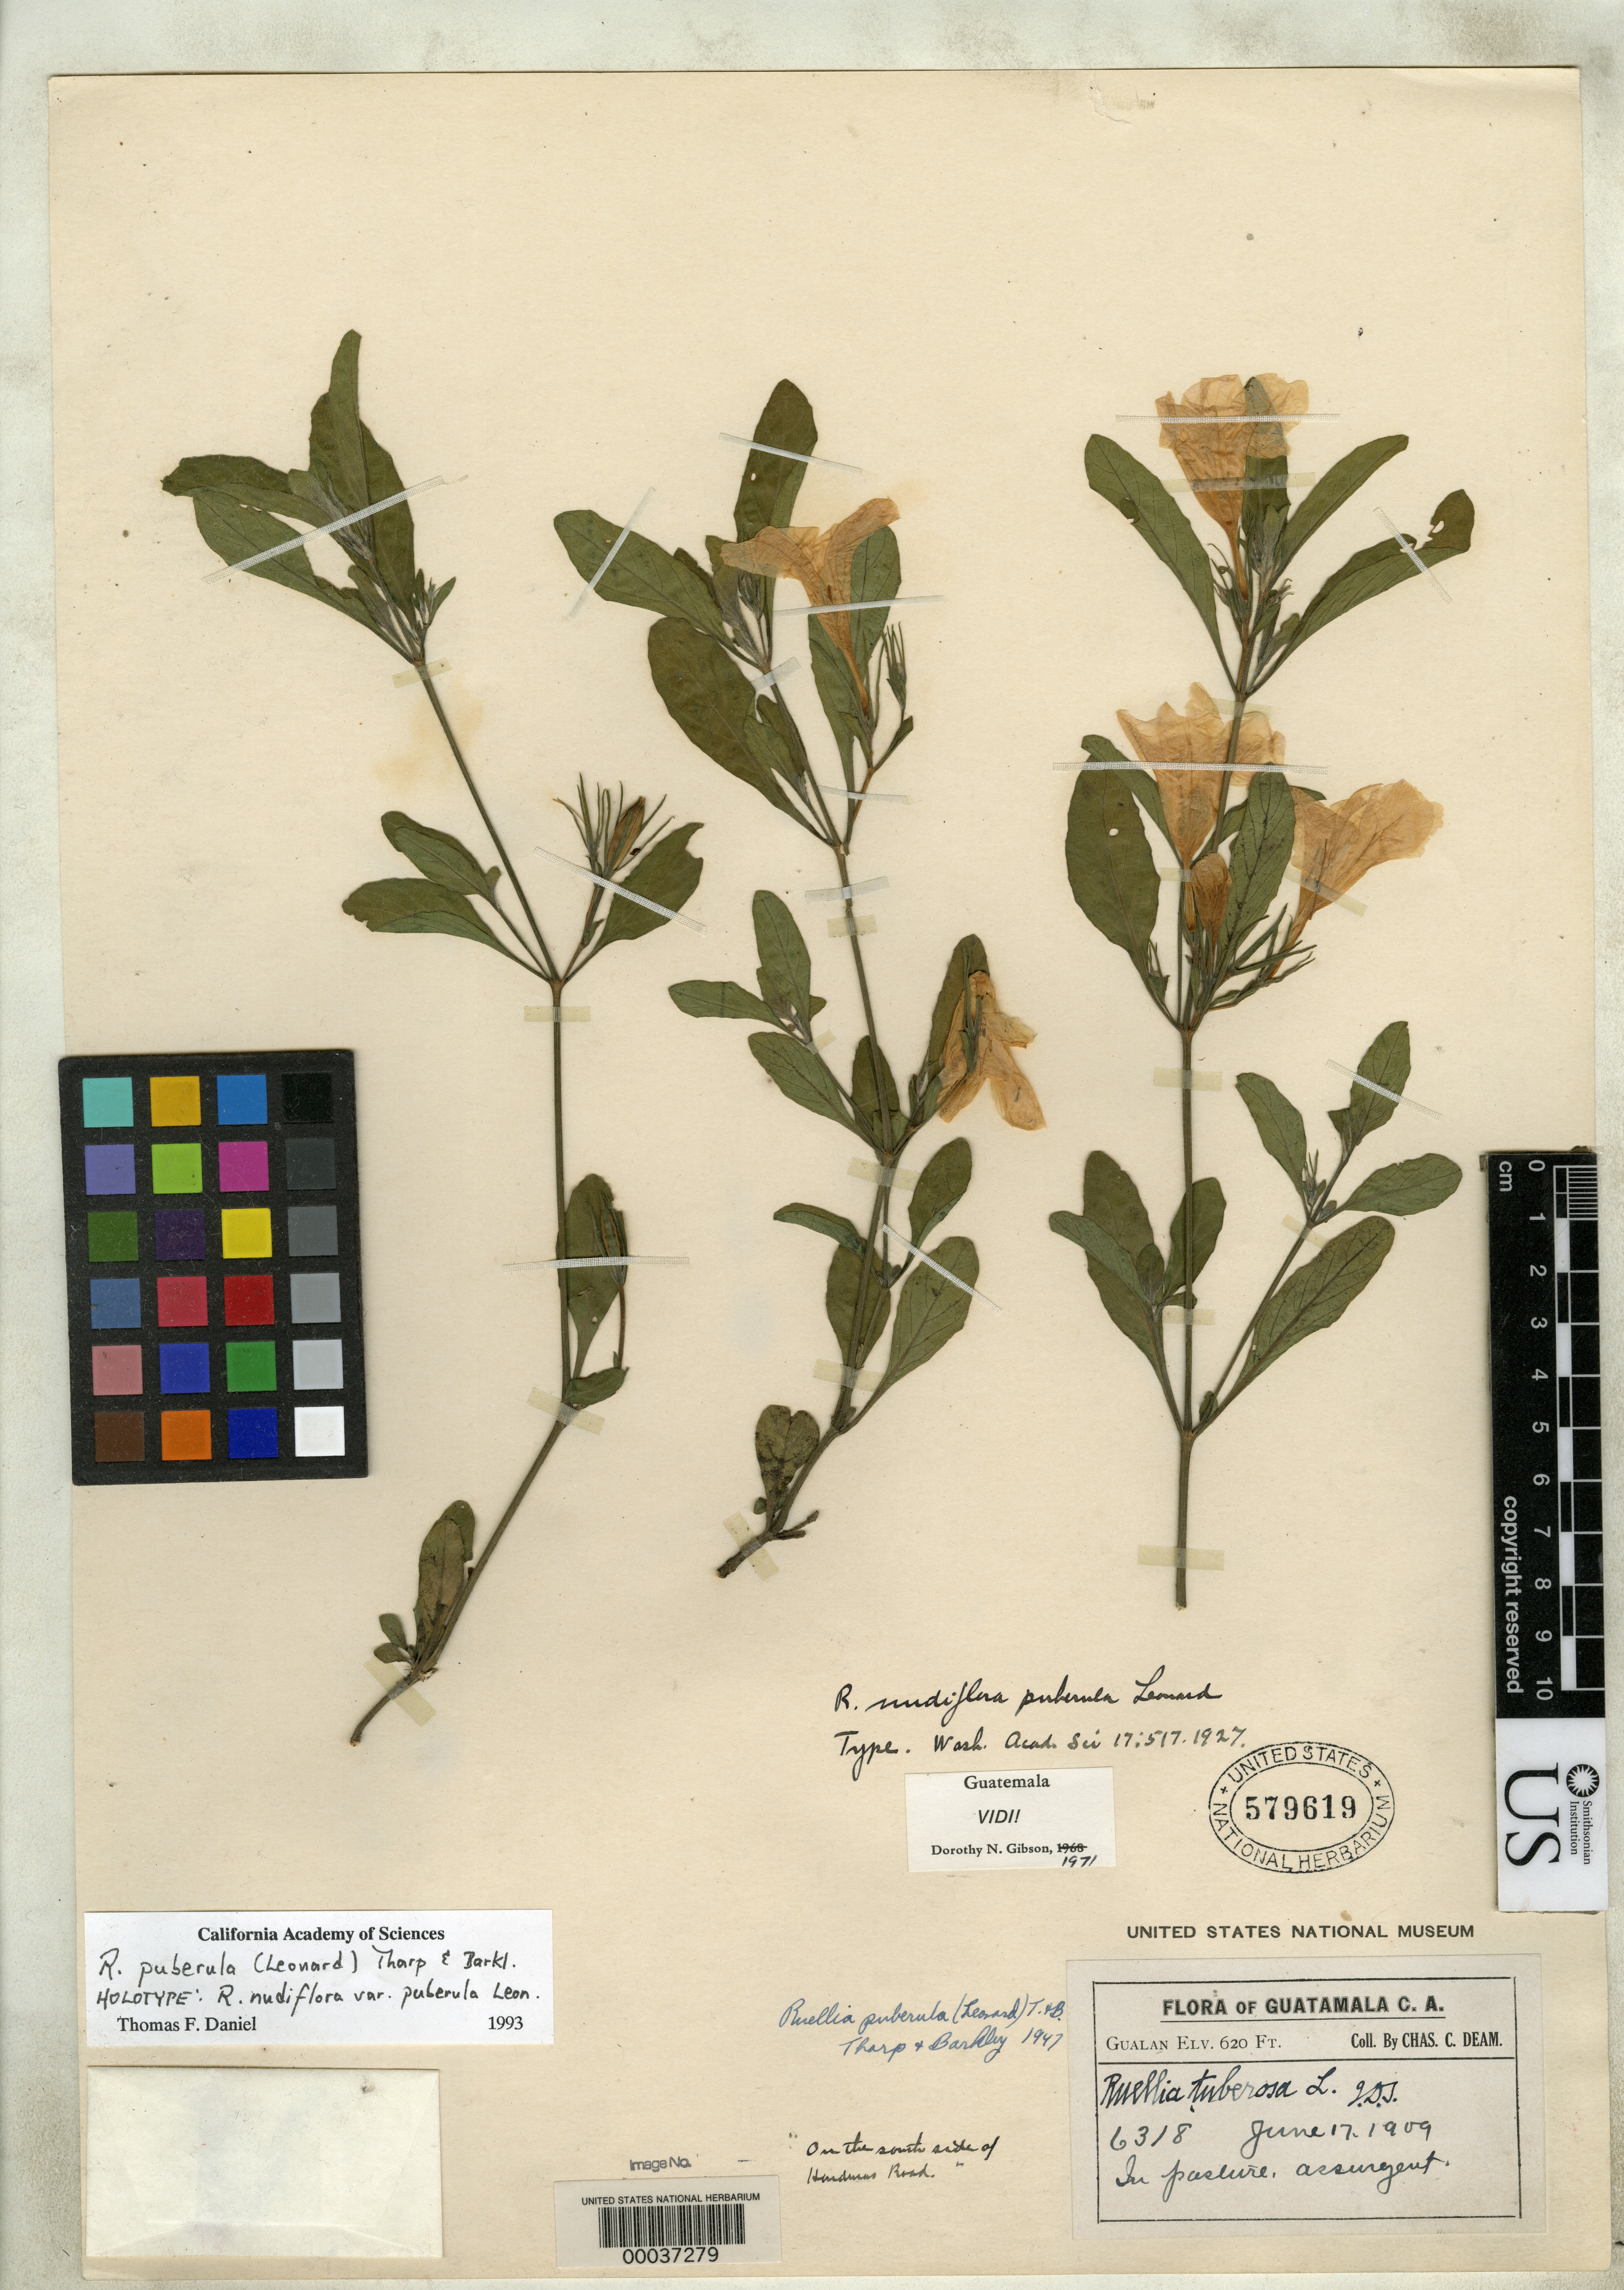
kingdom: Plantae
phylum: Tracheophyta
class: Magnoliopsida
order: Lamiales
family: Acanthaceae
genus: Ruellia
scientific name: Ruellia nudiflora var. puberula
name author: Leonard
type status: Holotype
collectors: C. C. Deam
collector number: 6318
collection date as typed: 17 Jun 1909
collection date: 1909-06-17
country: Guatemala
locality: Gualan.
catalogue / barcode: US 579619